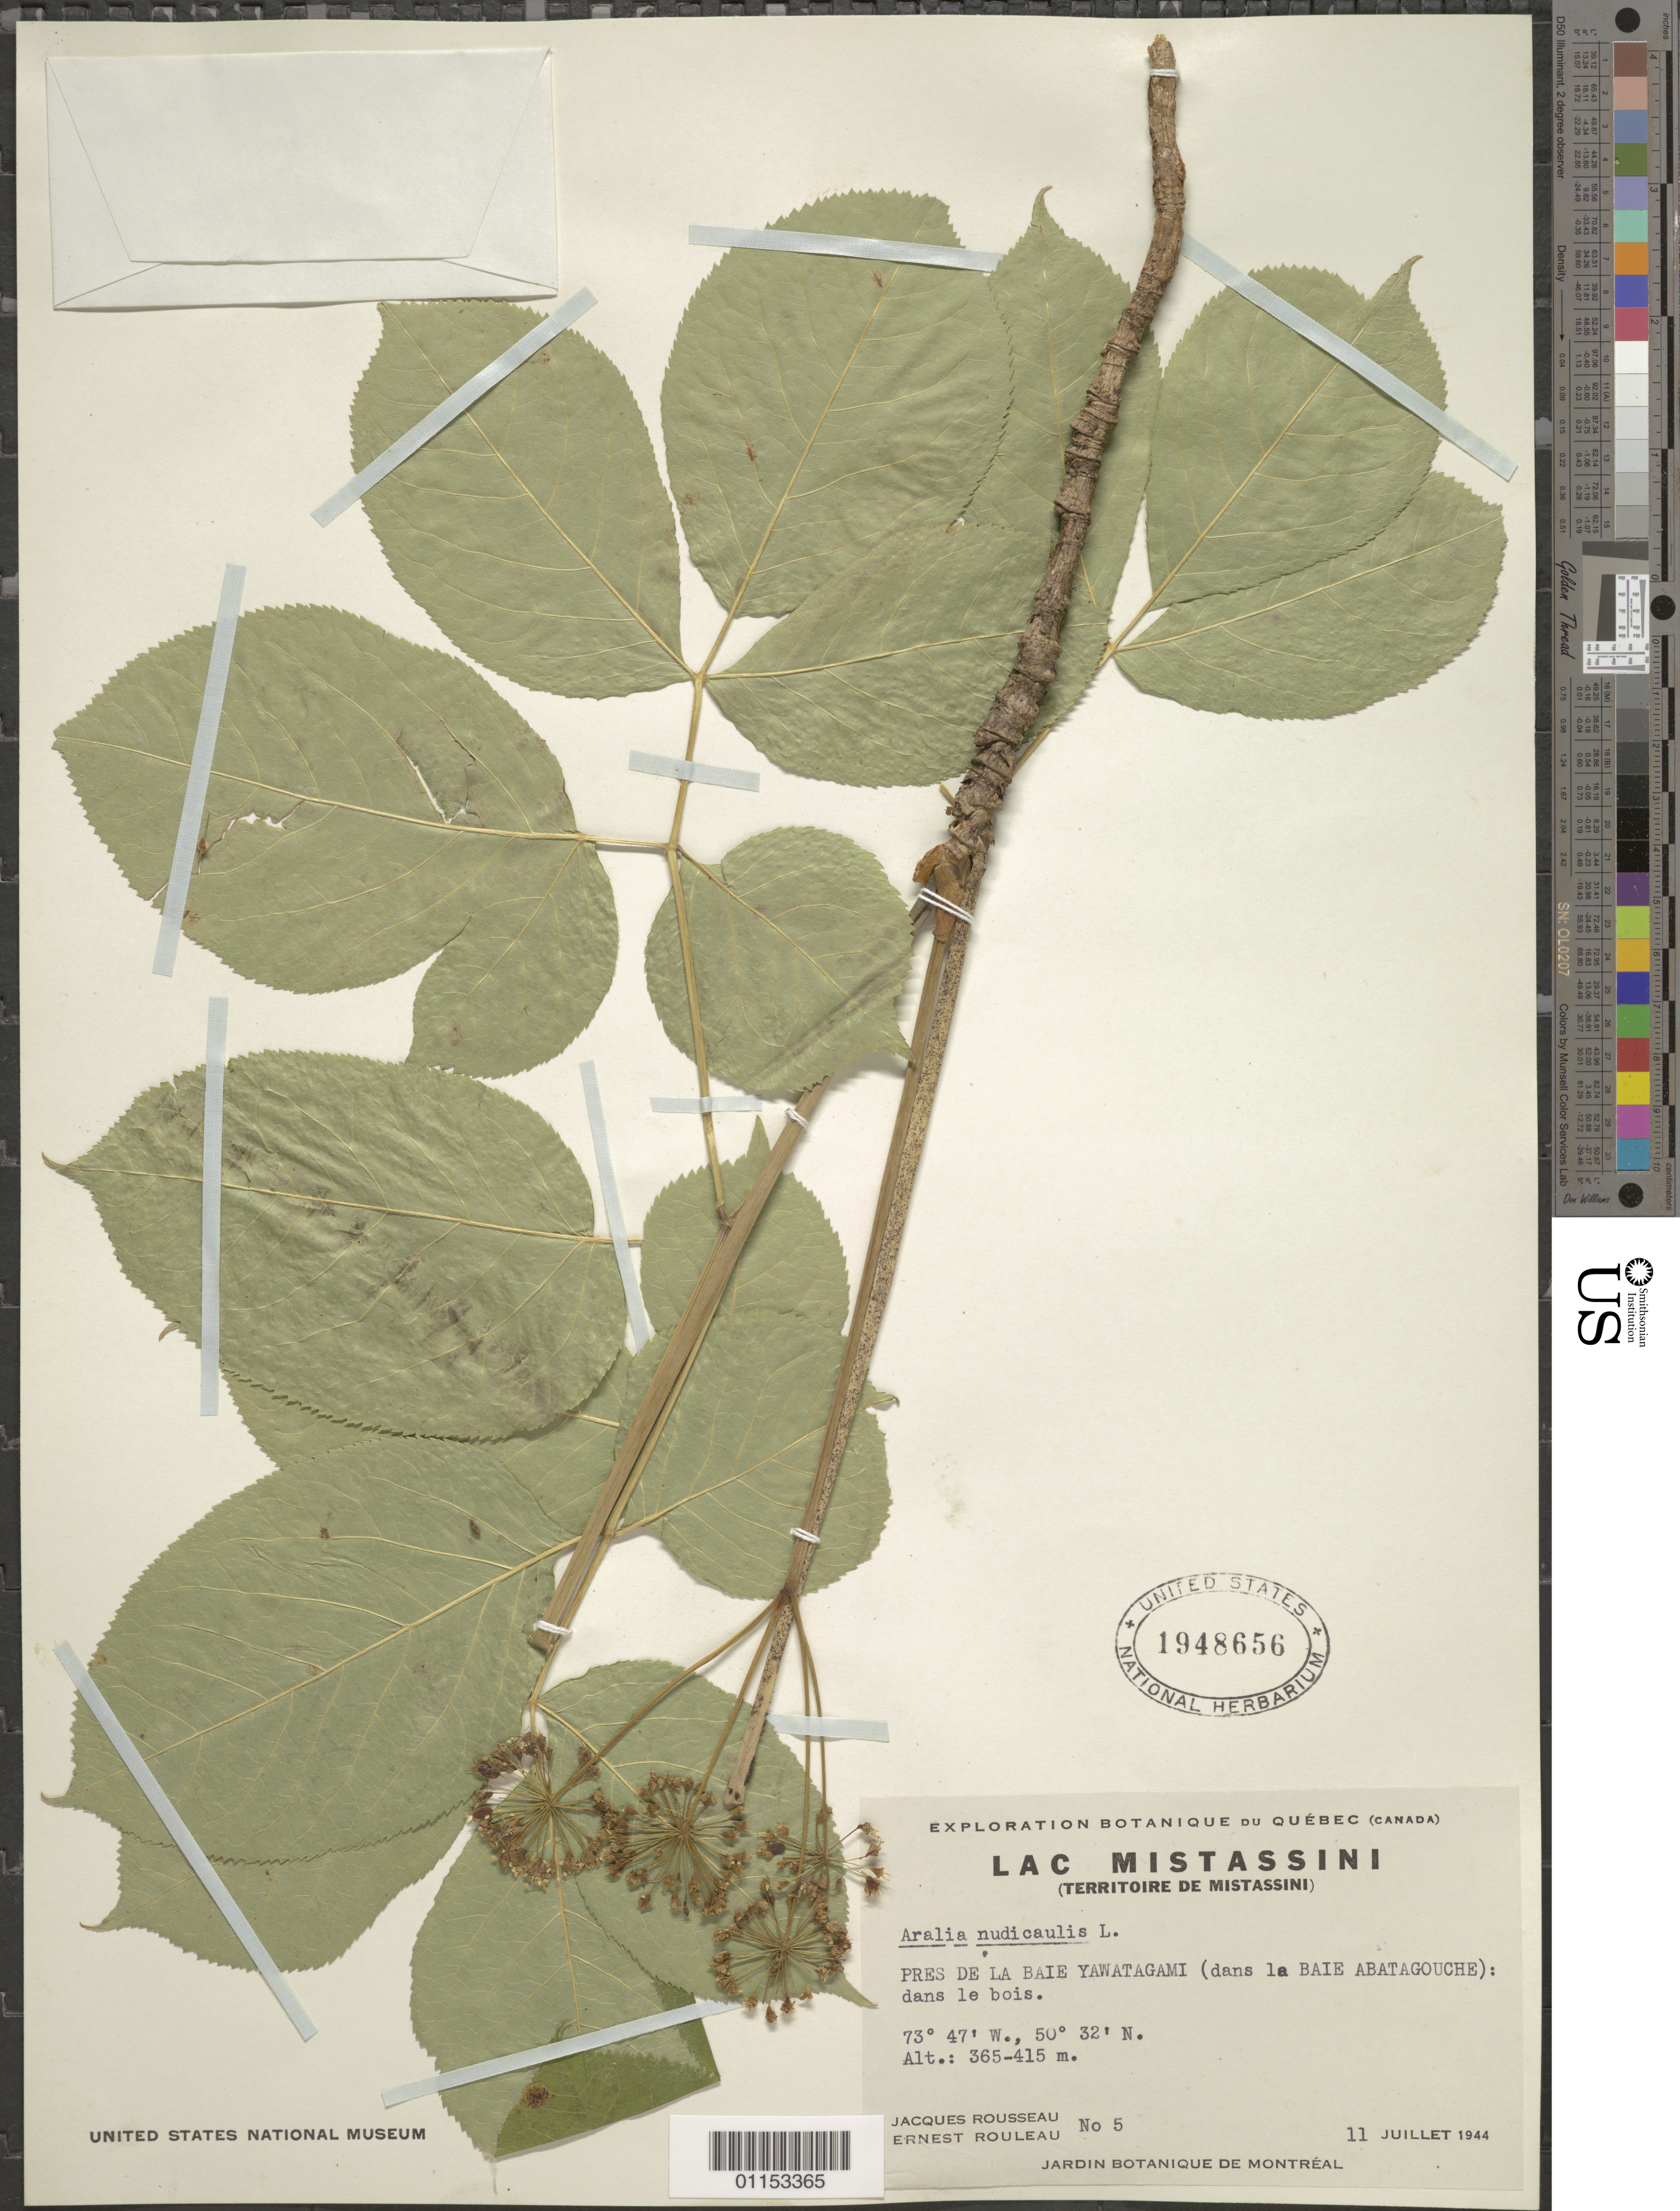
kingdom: Plantae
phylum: Tracheophyta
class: Magnoliopsida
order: Apiales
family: Araliaceae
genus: Aralia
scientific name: Aralia nudicaulis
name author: L.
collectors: J. Rousseau & J. Rouleau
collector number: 5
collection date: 1944-07-11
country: Canada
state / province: Quebec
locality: Press de la Baie Yawatagami.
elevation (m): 365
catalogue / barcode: US 1948656